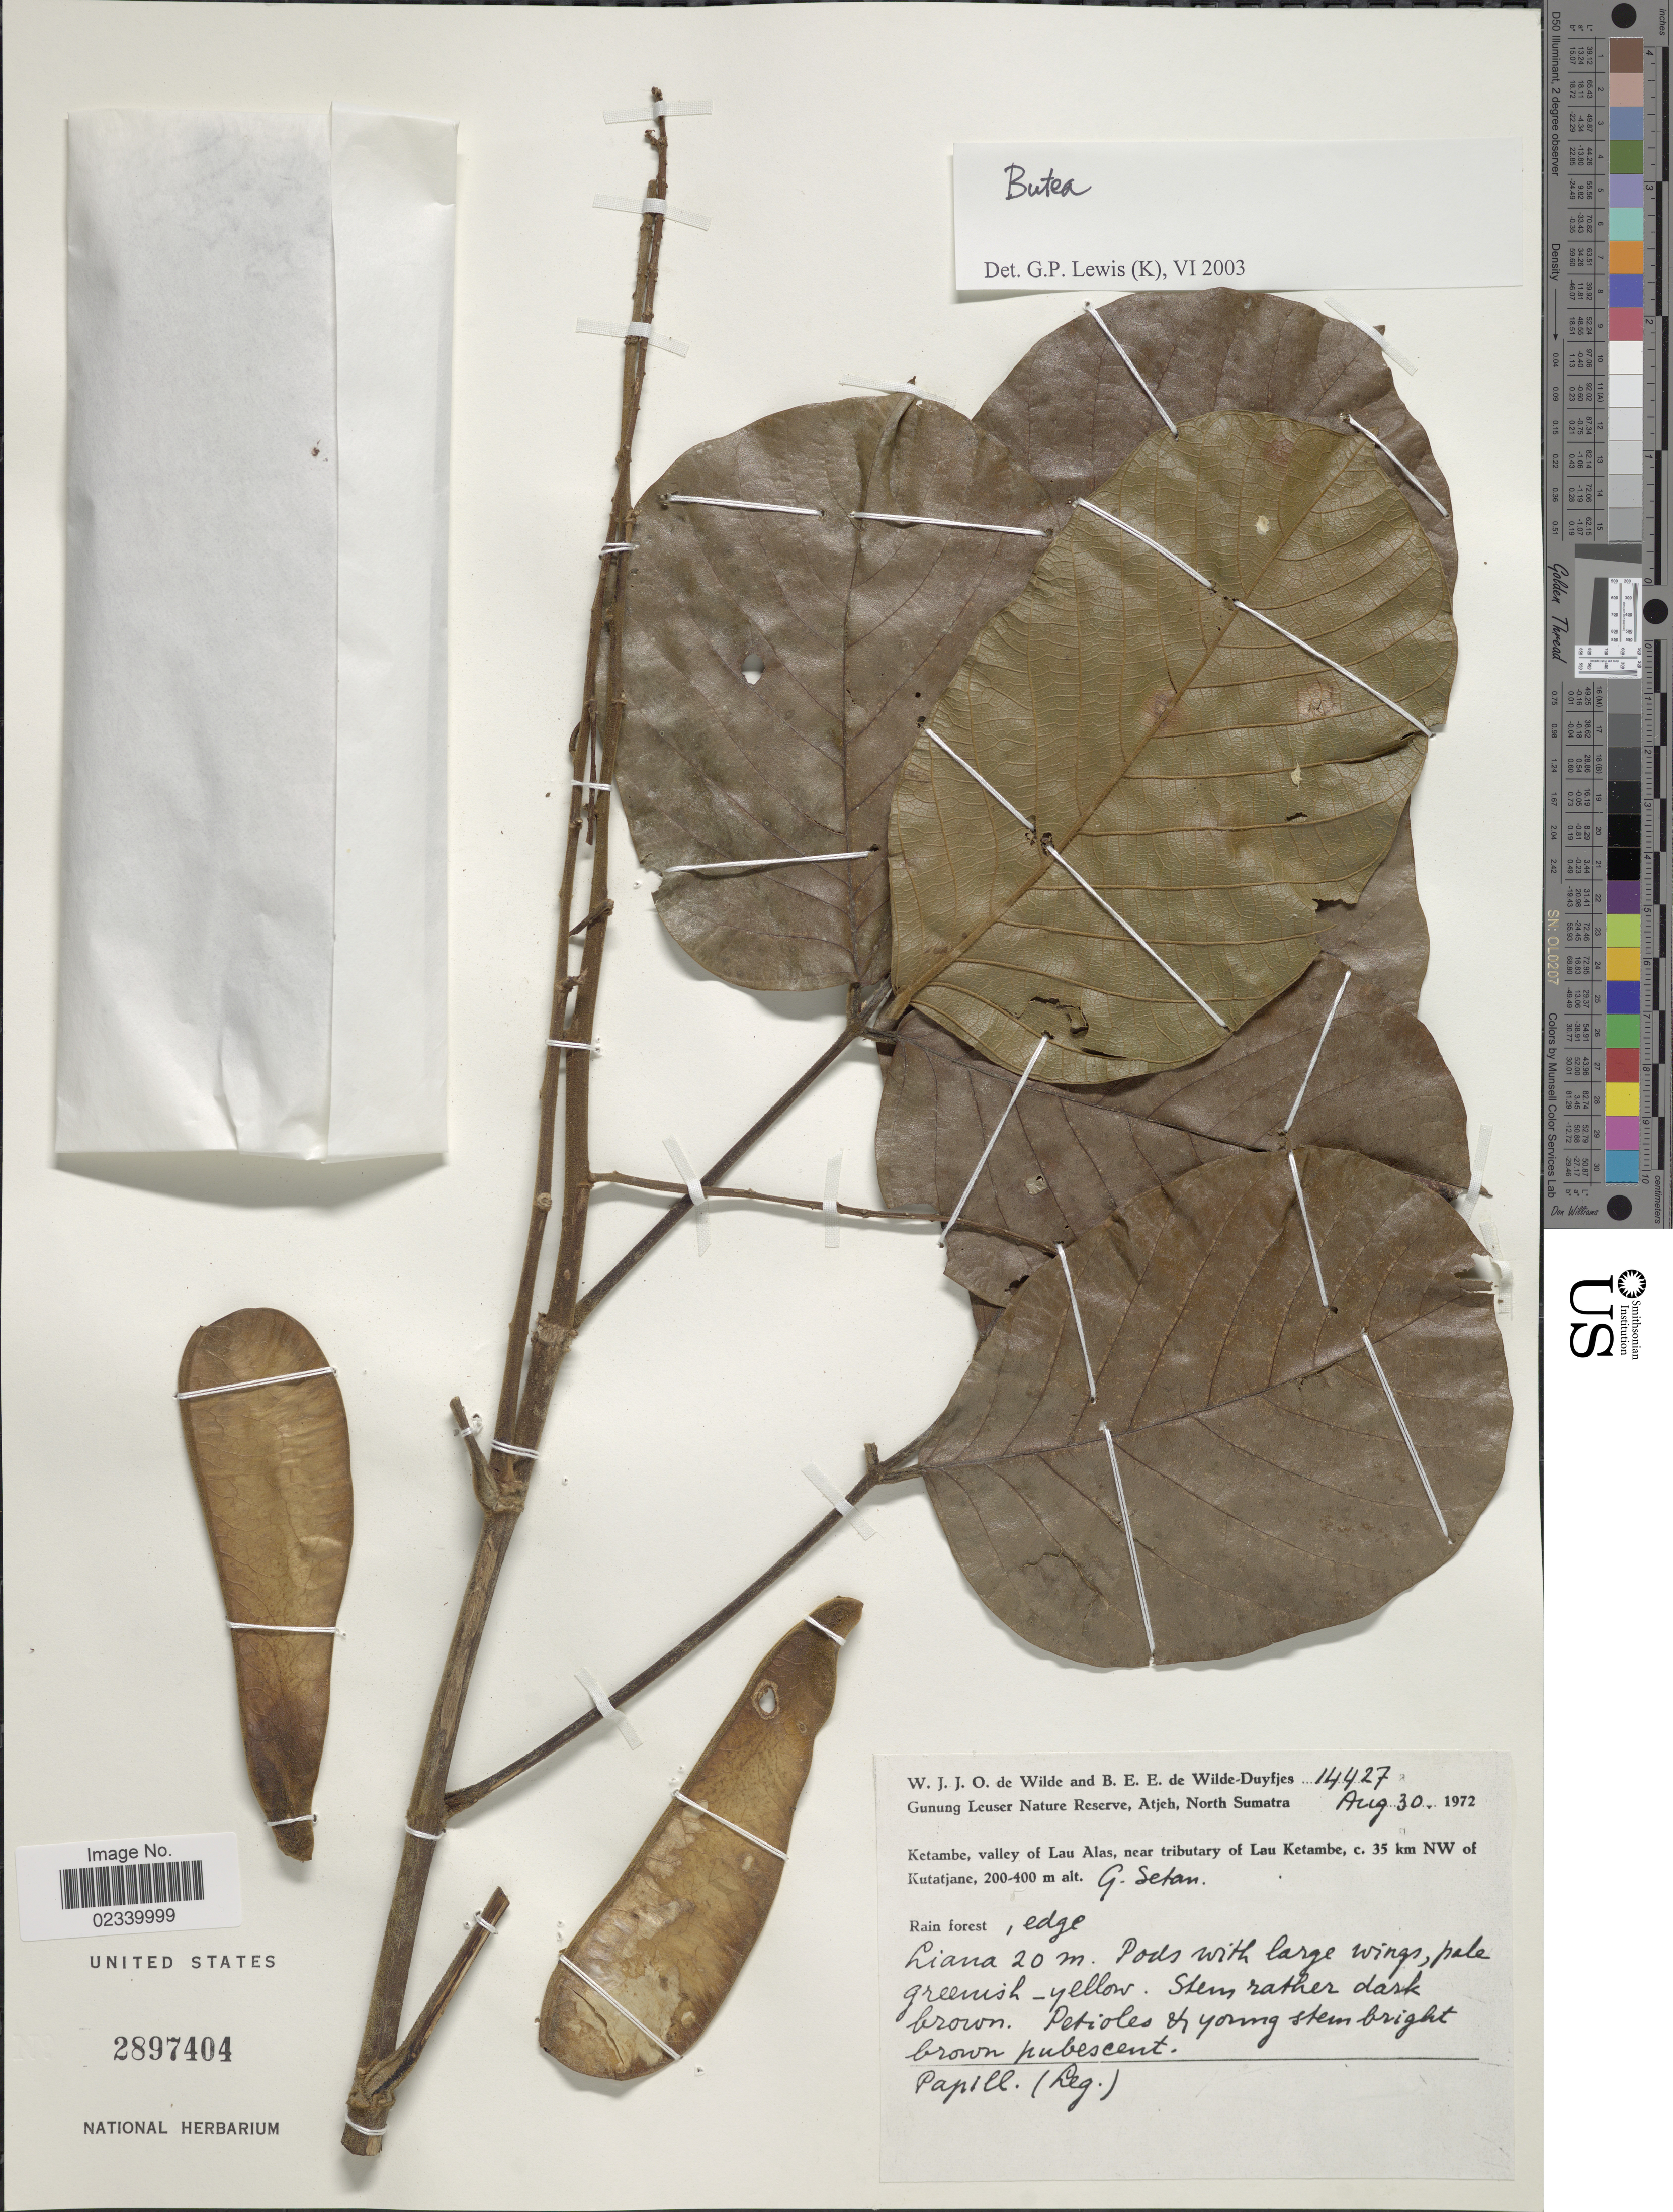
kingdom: Plantae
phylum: Tracheophyta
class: Magnoliopsida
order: Fabales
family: Fabaceae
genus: Butea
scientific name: Butea sp.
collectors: W. J. de Wilde & B. E. de Wilde-Duyfjes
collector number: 14427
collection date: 1972-08-30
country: Indonesia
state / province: Sumatra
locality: Gunung Leuser Nature Reserve, Atjeh, North Sumatra, Ketambe, valley of Lau Alas, near tributary of Lau Ketambe, c. 35 km NW of Kutatjane, G. Setan. Rain forest, edge.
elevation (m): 200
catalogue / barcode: US 2897404